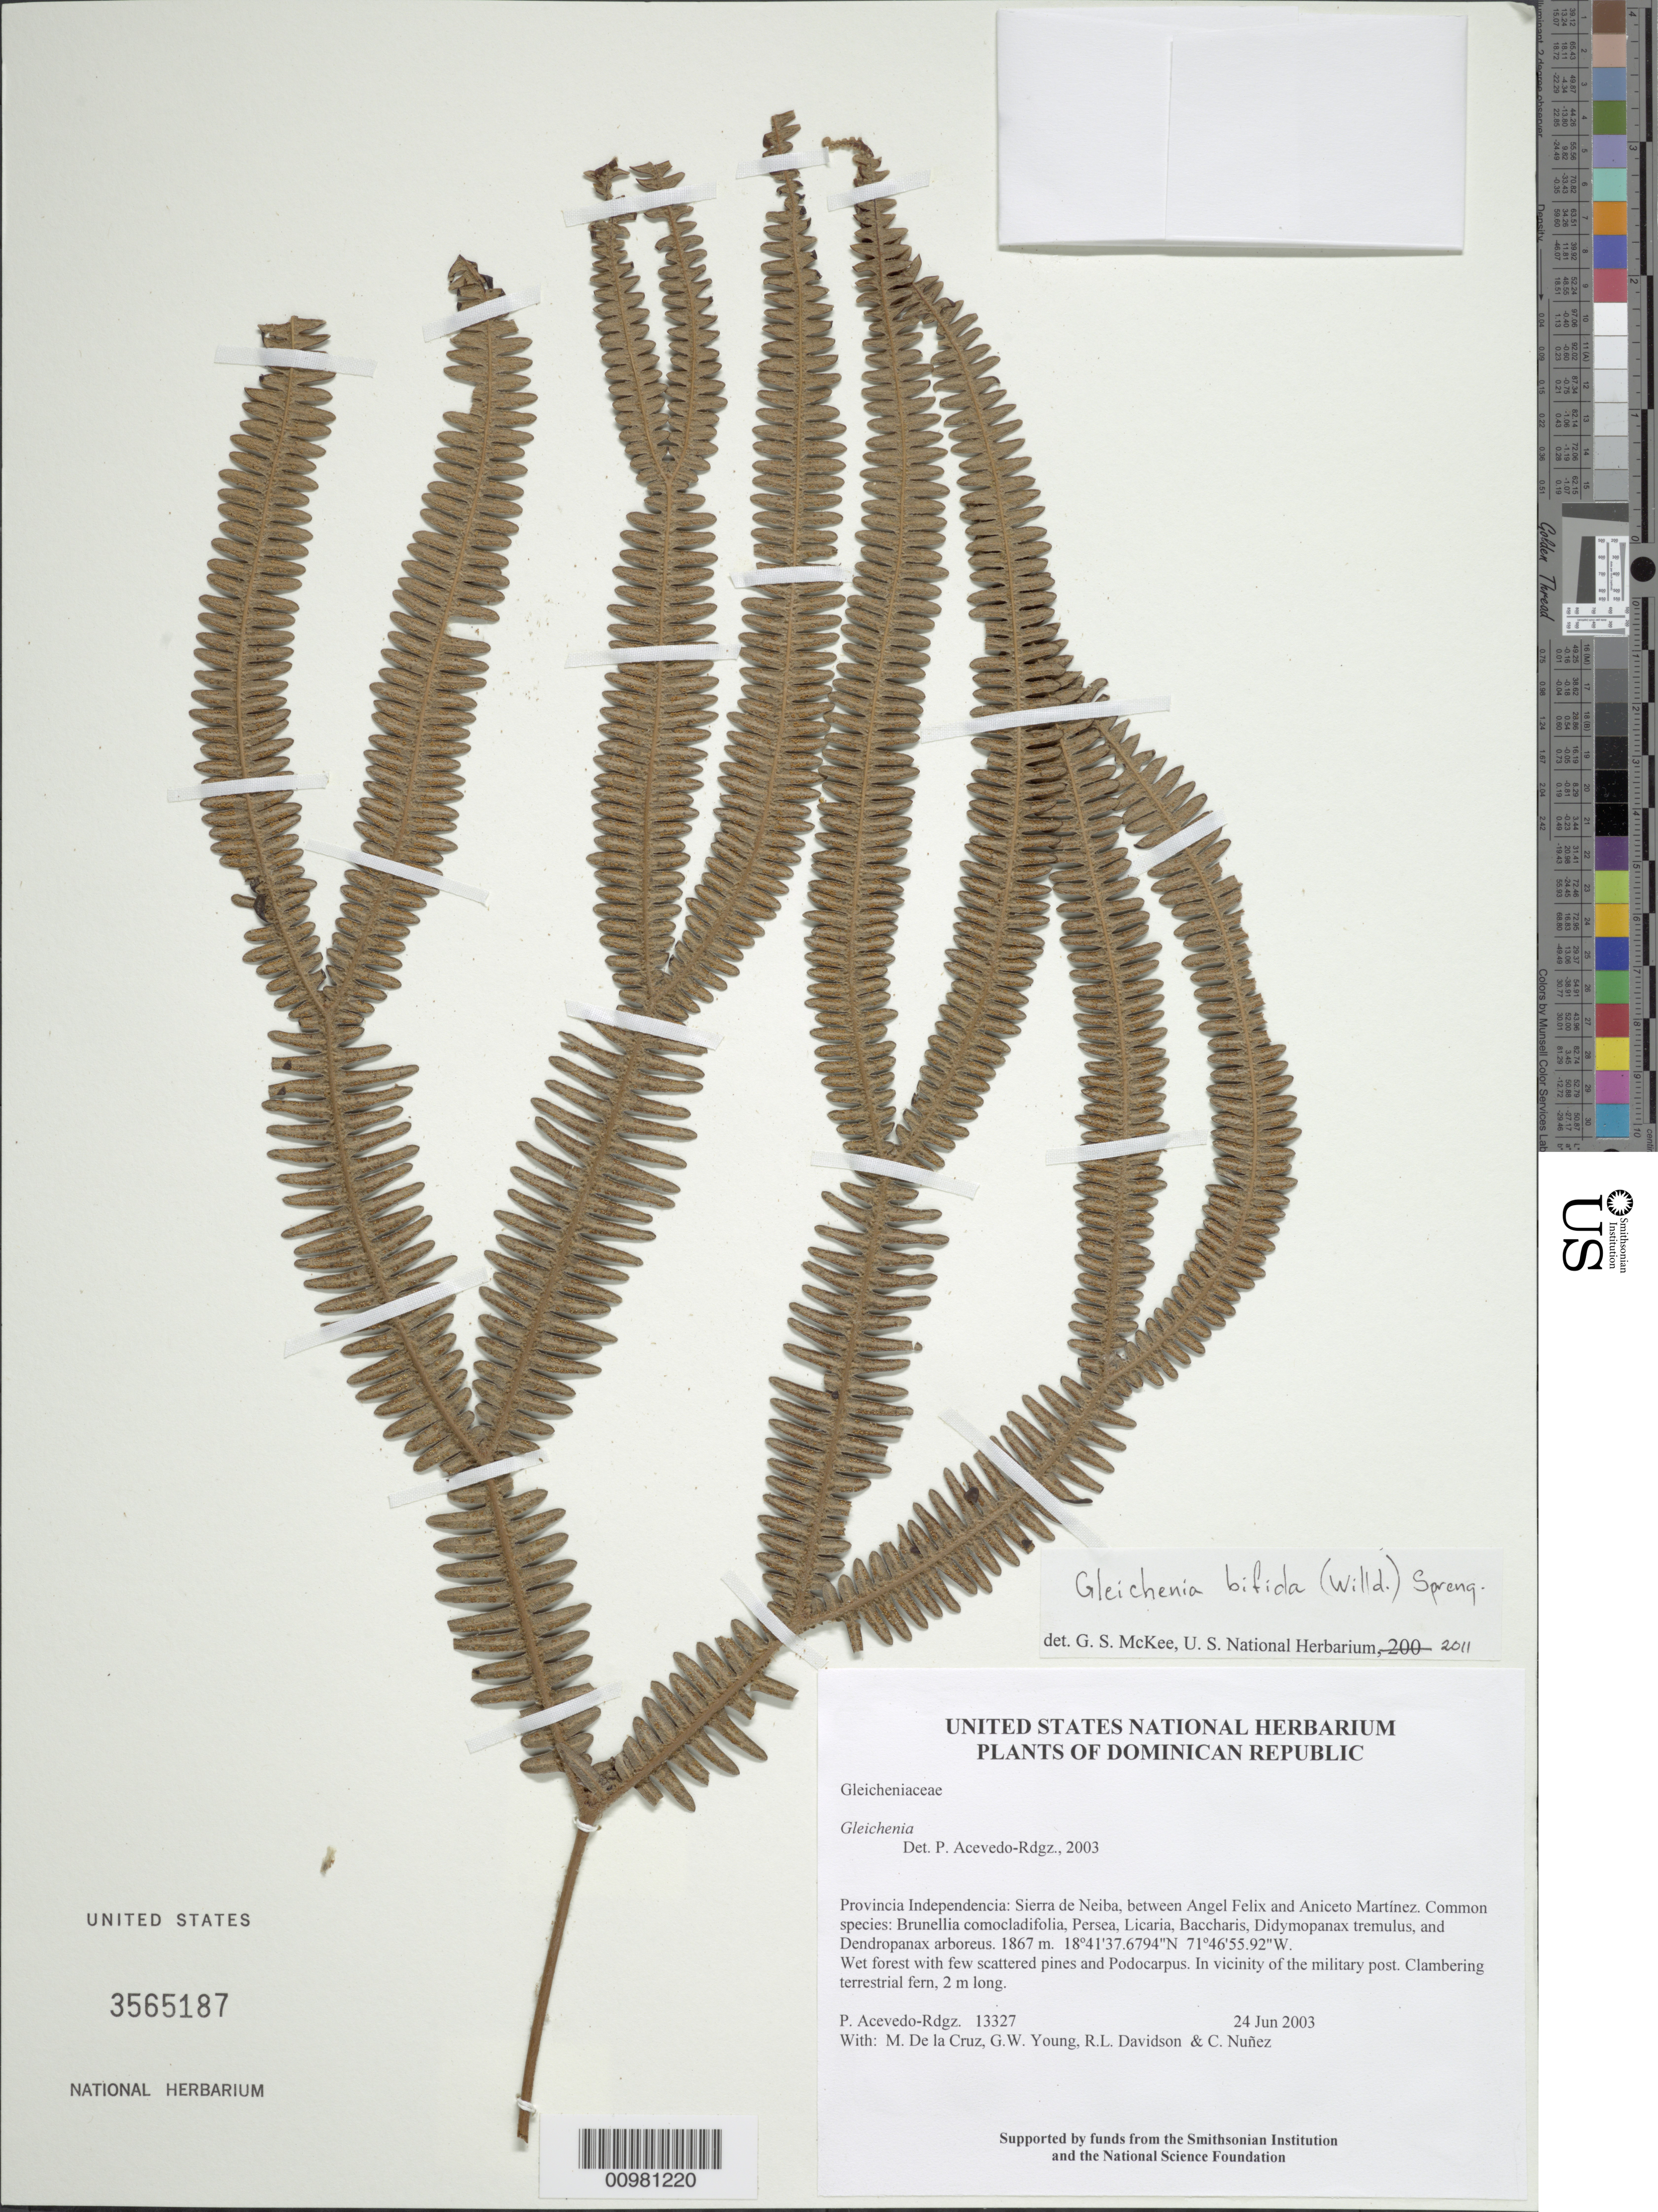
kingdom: Plantae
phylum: Tracheophyta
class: Polypodiopsida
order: Gleicheniales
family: Gleicheniaceae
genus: Sticherus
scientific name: Sticherus bifidus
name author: (Willd.) Ching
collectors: P. Acevedo-Rodr., M. de la Cruz, J. Rawlins, G. Young, R. Davidson & C. Nunez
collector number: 13327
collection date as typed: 24 Jun 2003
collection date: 2003-06-24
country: Dominican Republic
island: Hispaniola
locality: Provincia Independencia: Sierra de Neiba, between Angel Felix and Aniceto Martínez. Common species: Brunellia comocladifolia, Persea, Licaria, Baccharis, Didymopanax tremulus, and Dendropanax arboreus.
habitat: Wet forest with few scattered pines and Podocarpus. In vicinity of the military post.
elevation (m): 1867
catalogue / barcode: US 3565187